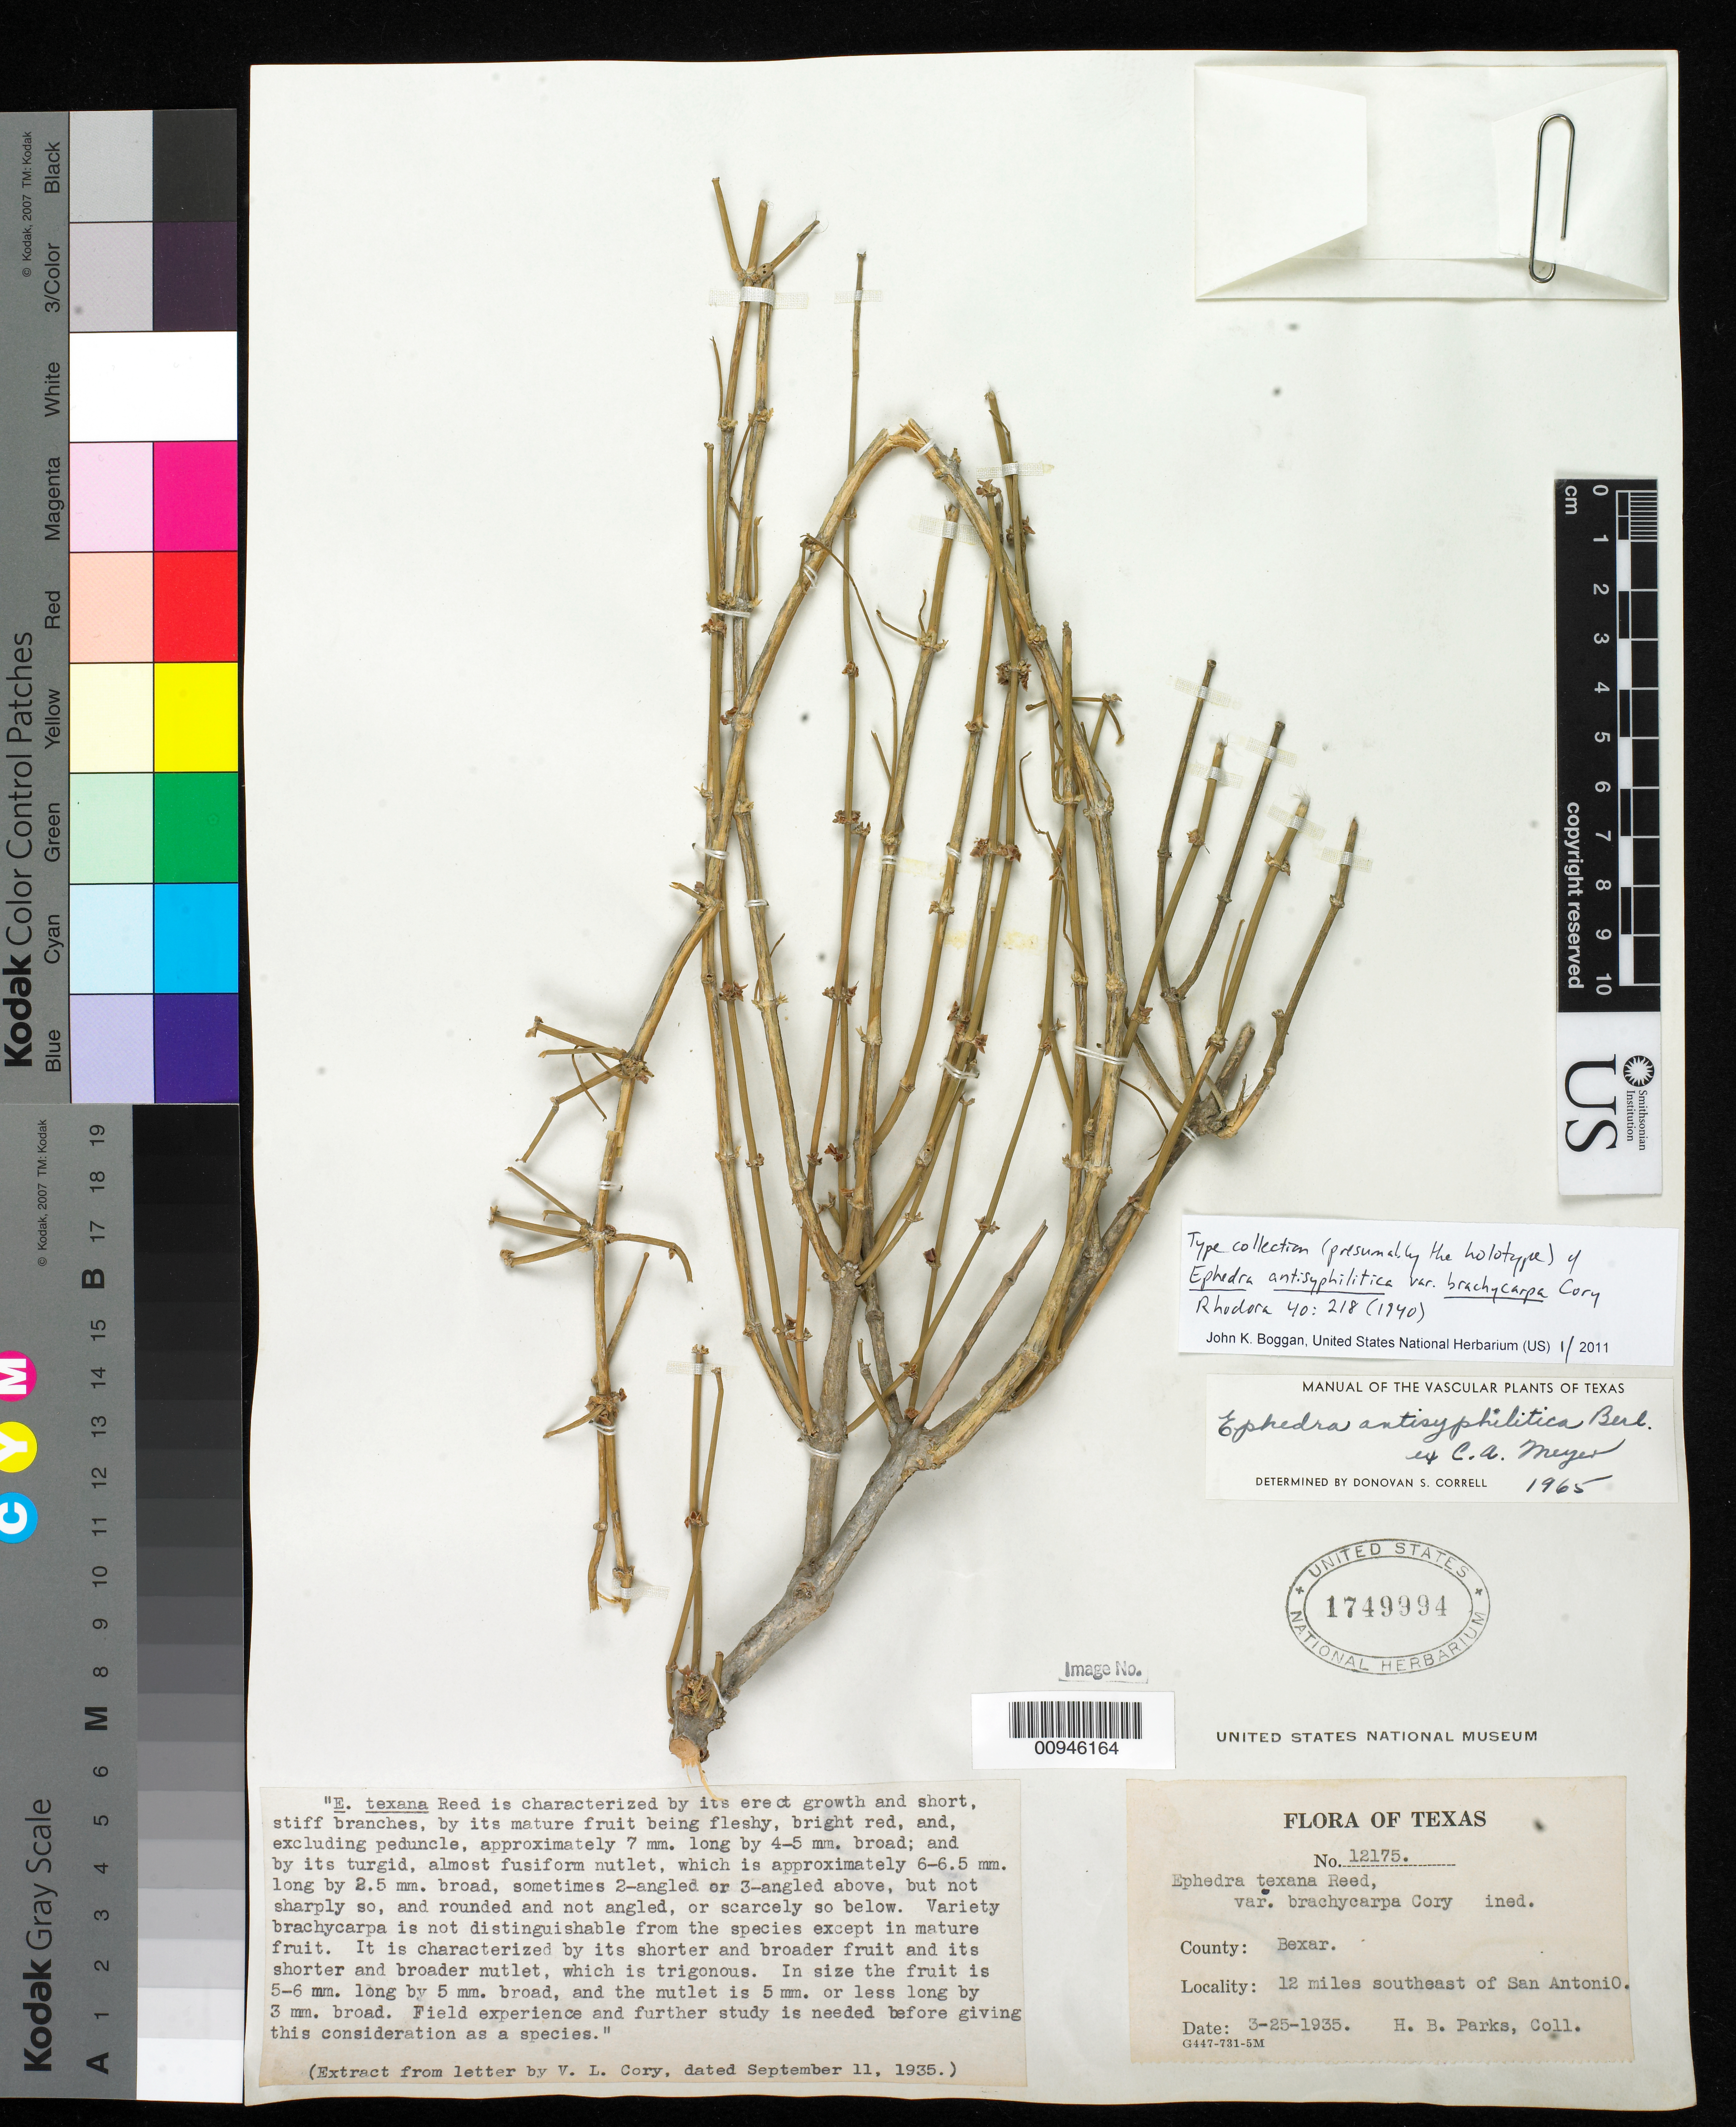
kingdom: Plantae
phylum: Tracheophyta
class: Gnetopsida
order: Ephedrales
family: Ephedraceae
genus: Ephedra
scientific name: Ephedra antisyphilitica var. brachycarpa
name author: Cory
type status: Holotype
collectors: H. Parks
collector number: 12175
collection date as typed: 25 Mar 1935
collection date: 1935-03-25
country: United States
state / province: Texas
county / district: Bexar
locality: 12 miles southeast of San Antonio.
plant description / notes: Originally labeled as "Ephedra texana Reed, var. brachycarpa Cory ined." [apparently never published under this name].; Not annotated by Cory as type (or with name as eventually published) but presumably the holotype, which is cited as being at US.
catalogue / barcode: US 1749994